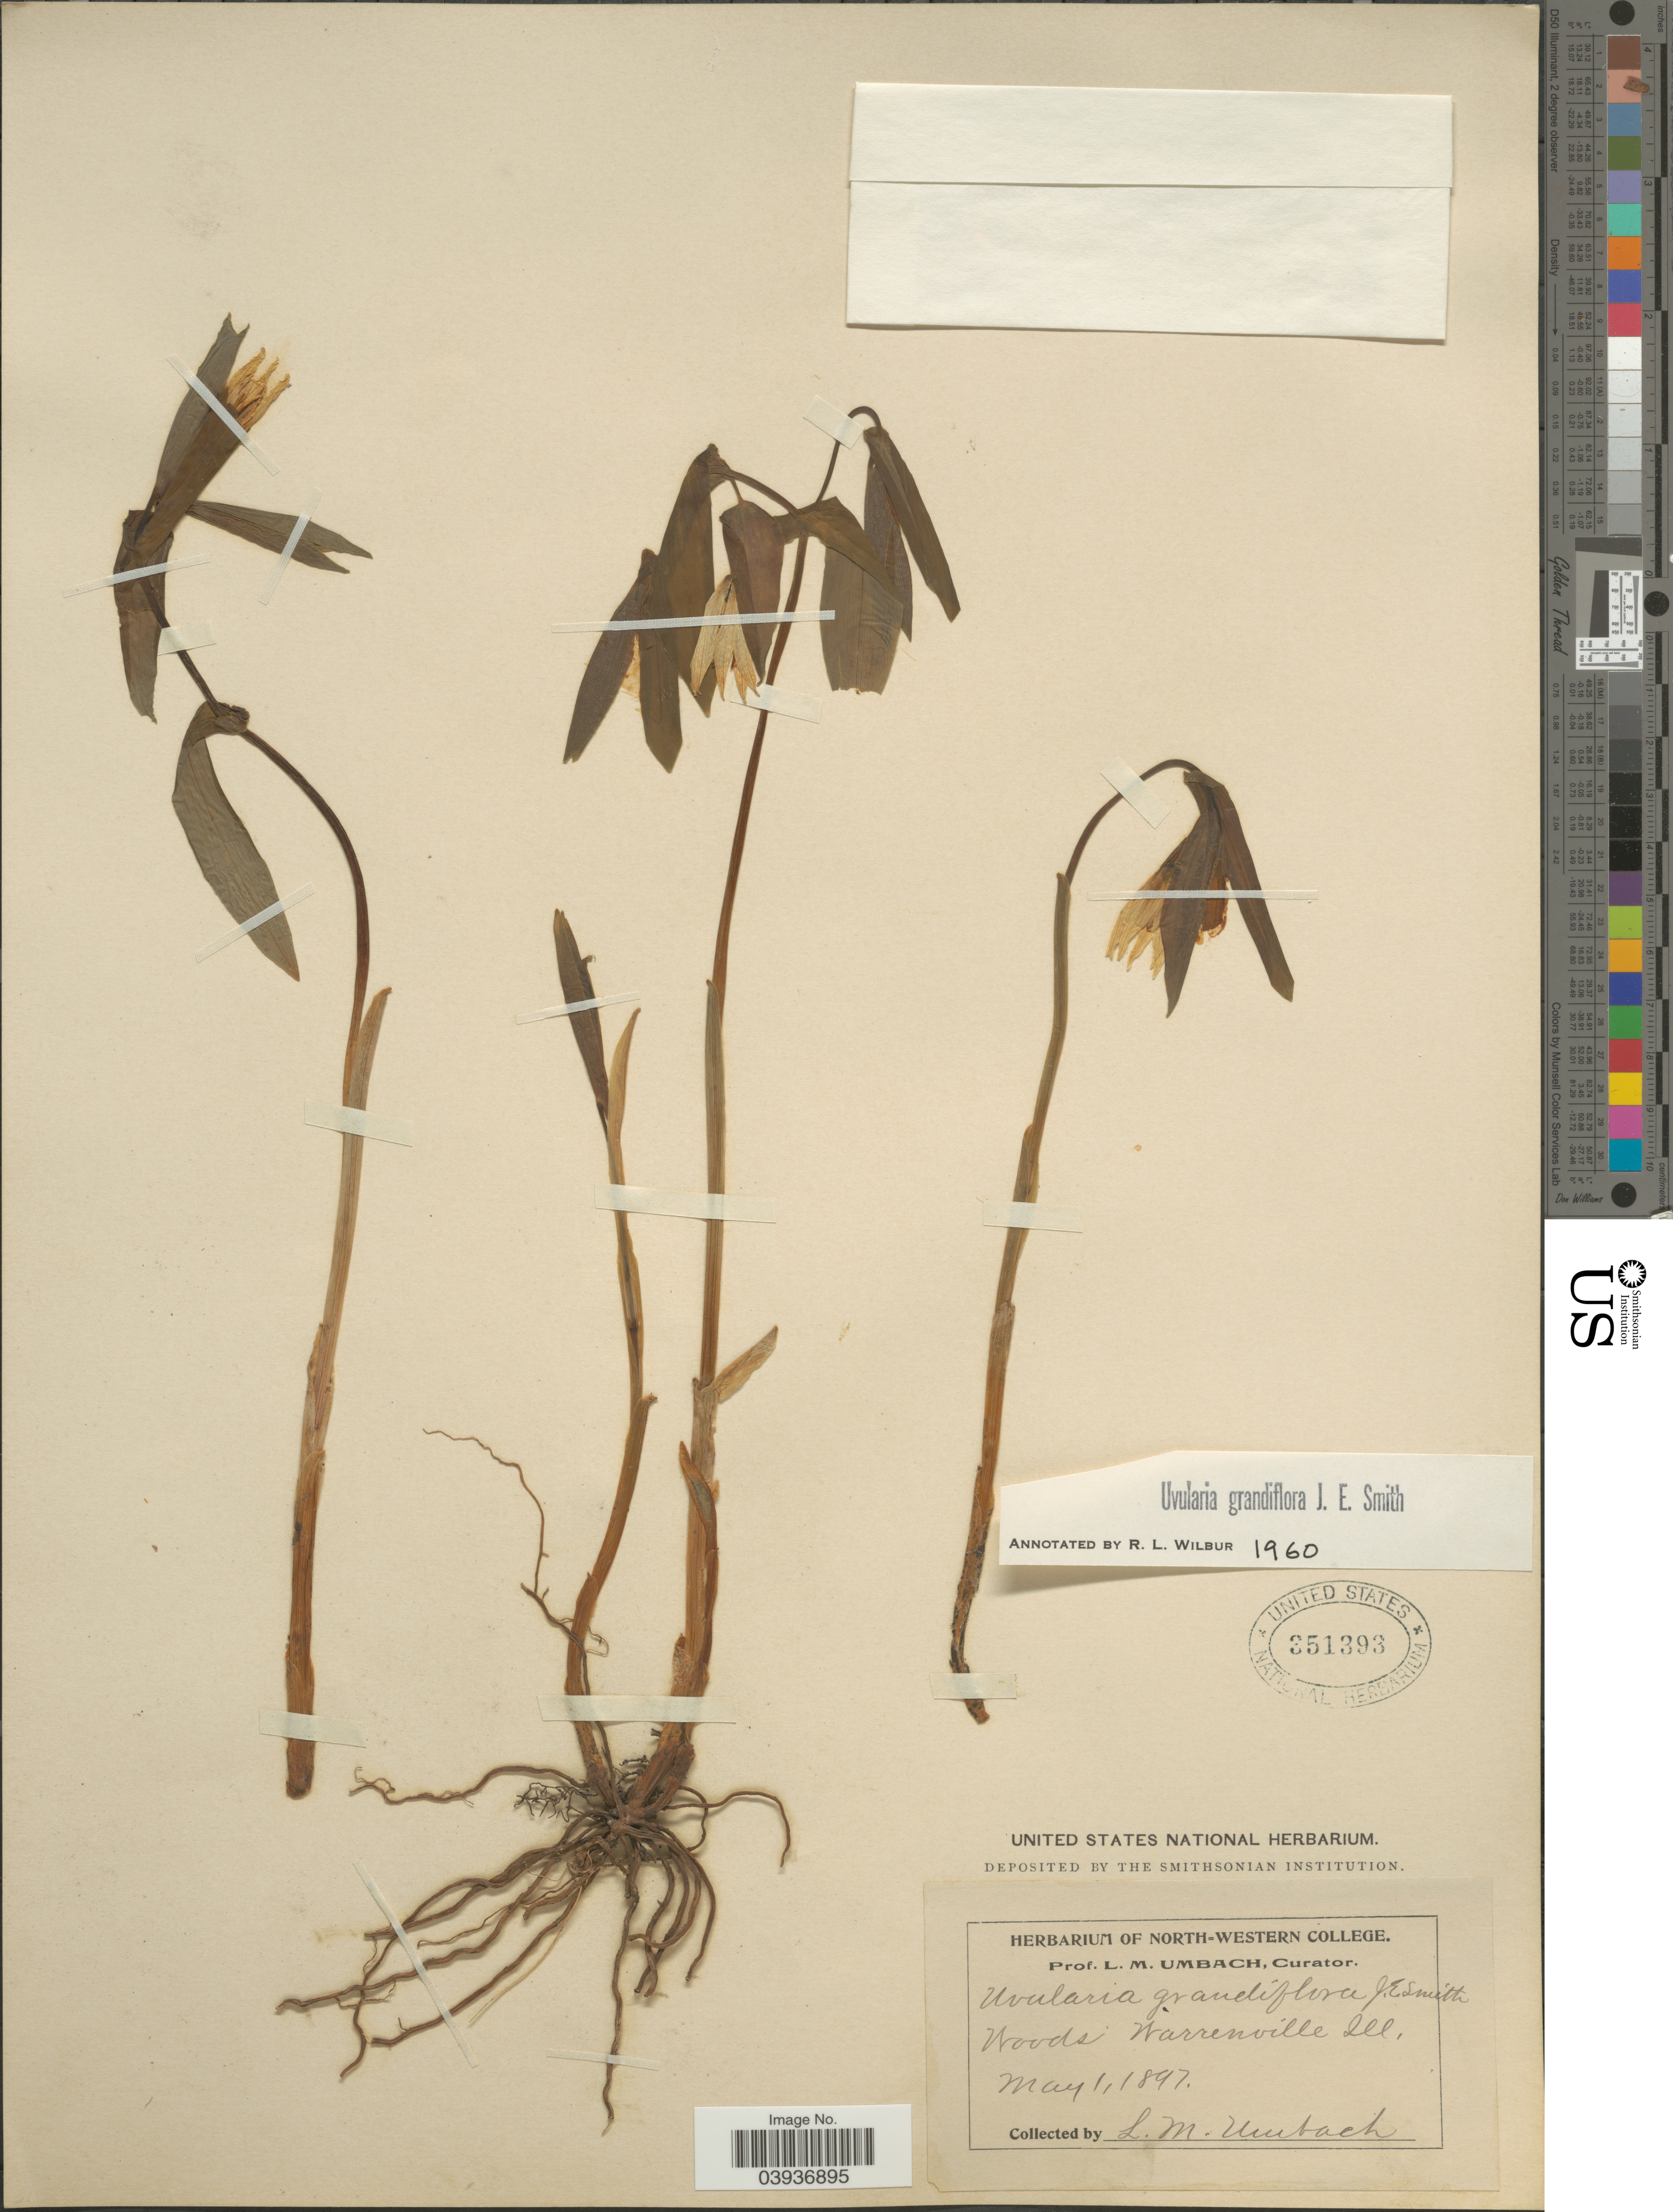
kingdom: Plantae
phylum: Tracheophyta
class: Liliopsida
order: Liliales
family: Colchicaceae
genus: Uvularia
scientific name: Uvularia grandiflora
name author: Sm.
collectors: L. M. Umbach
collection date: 1897-05-01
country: United States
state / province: Illinois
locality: Warrenville.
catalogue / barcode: US 351393